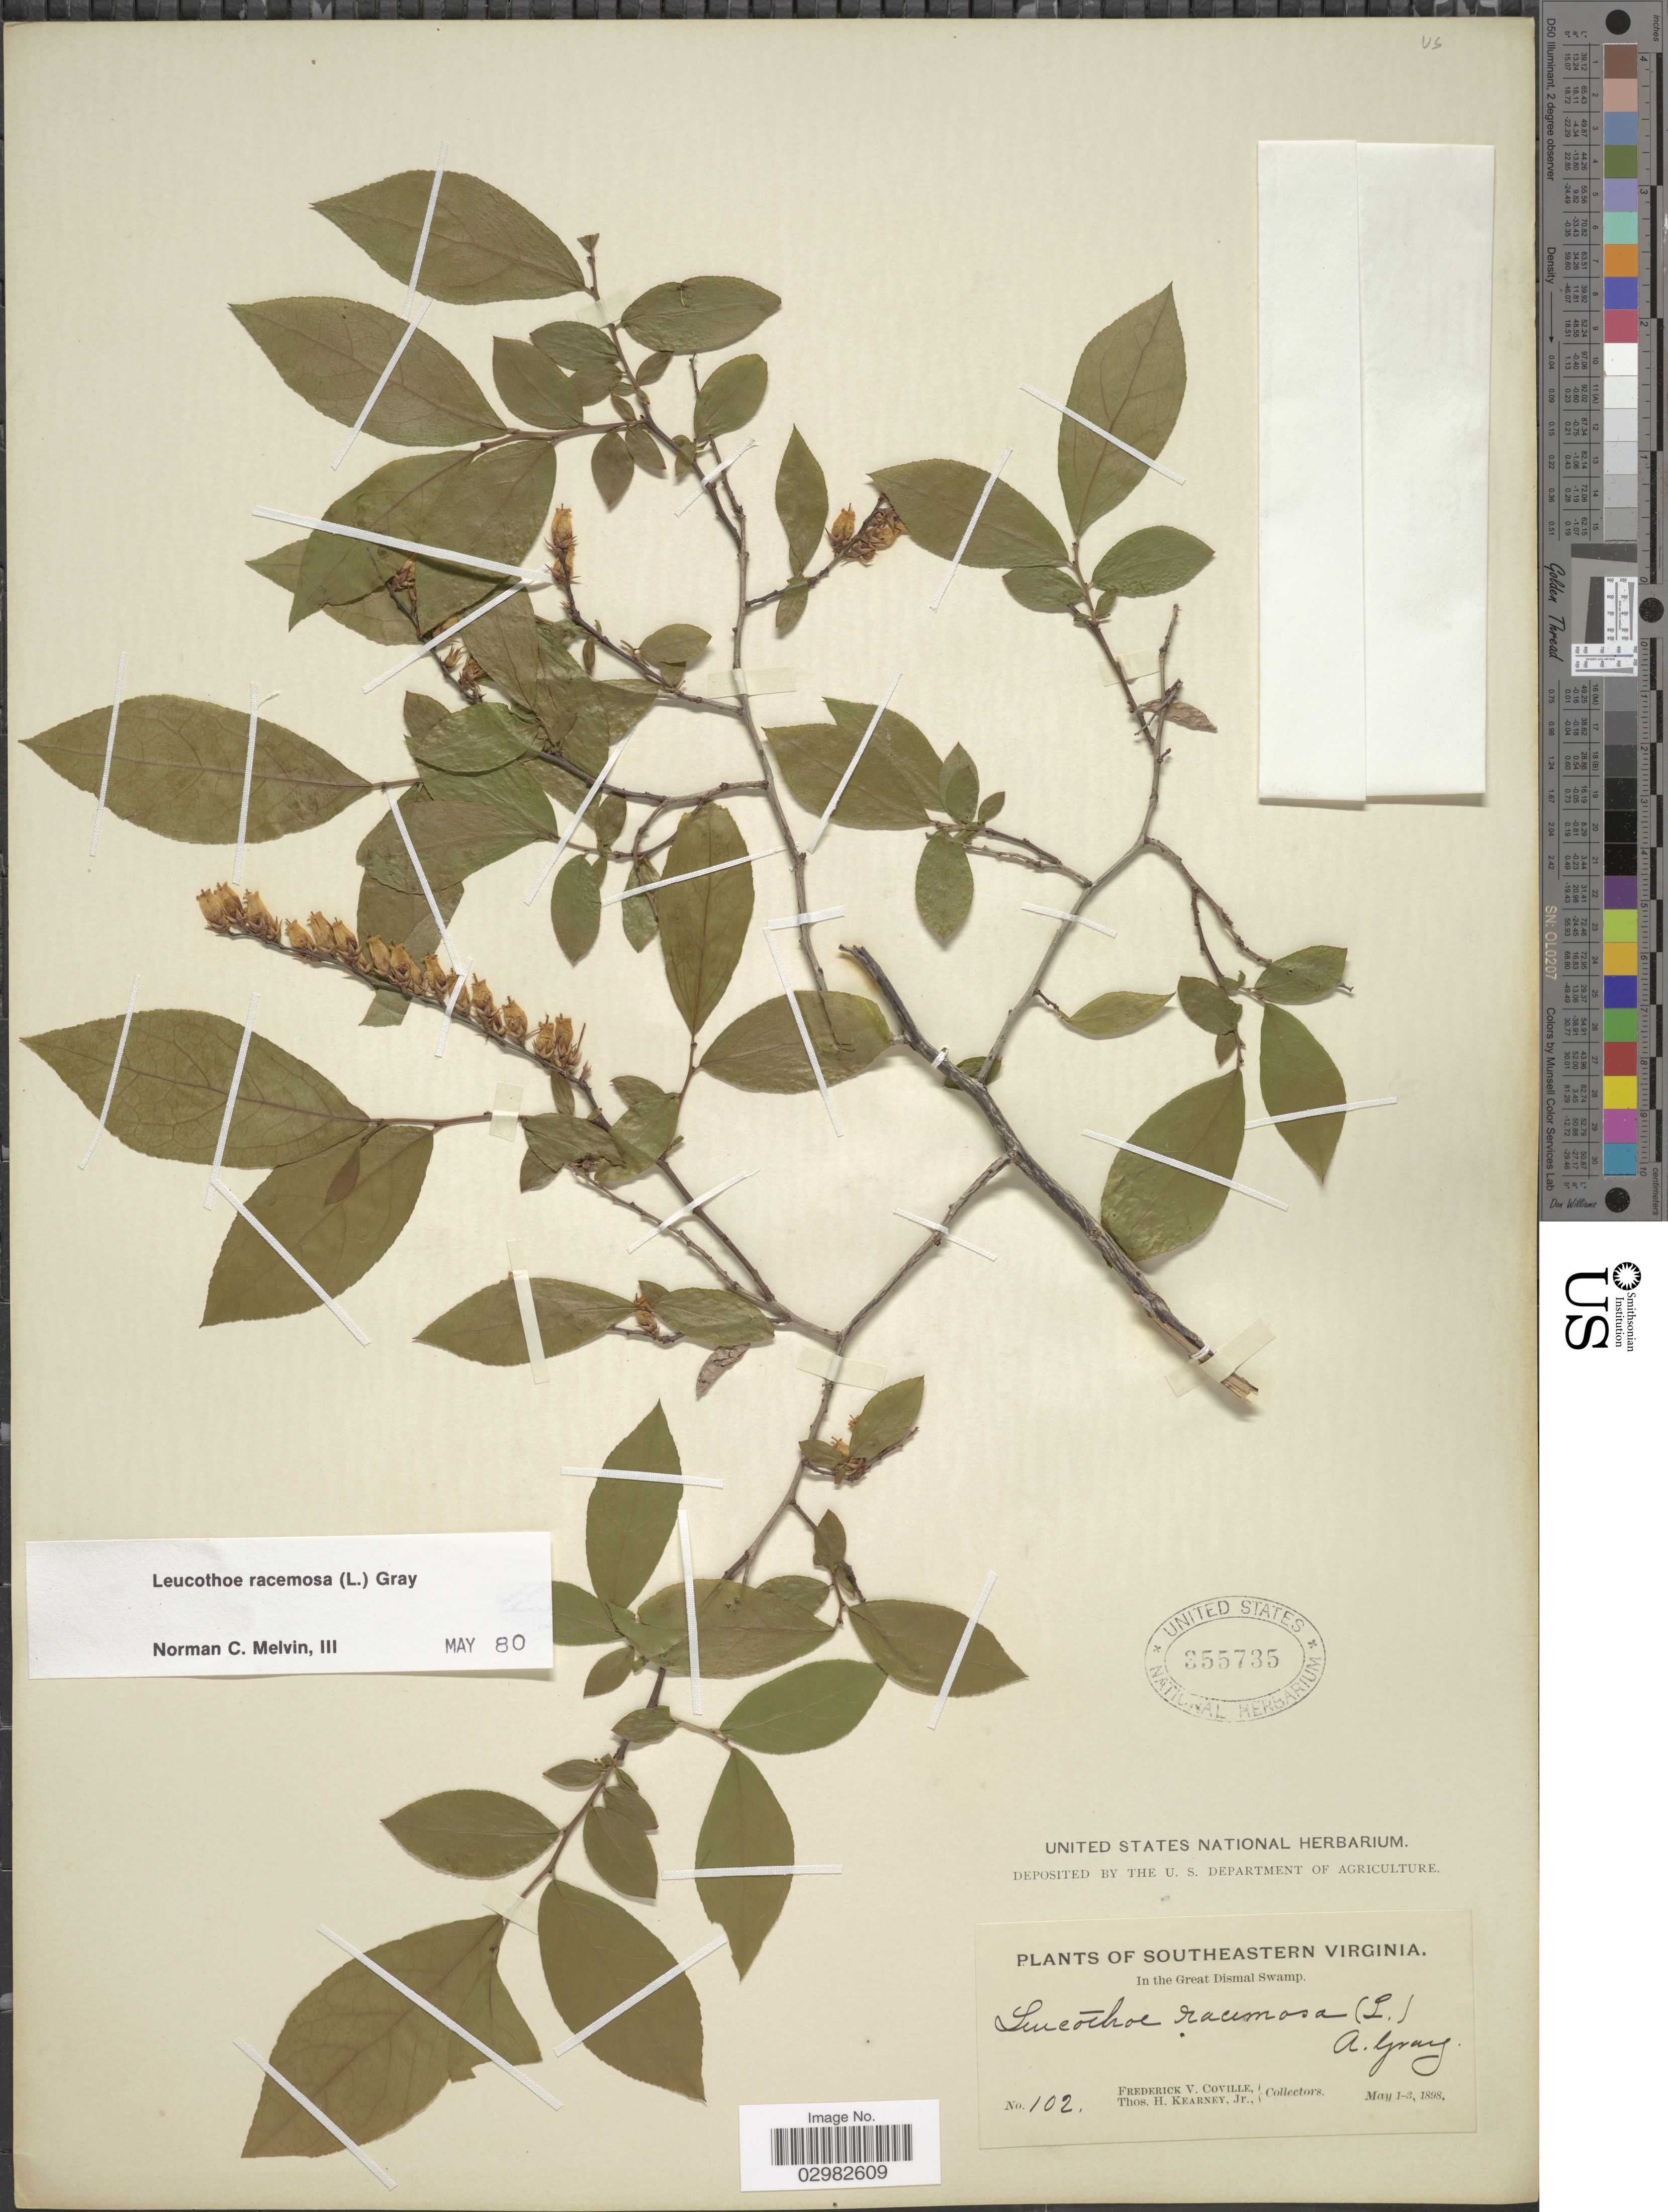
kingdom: Plantae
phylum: Tracheophyta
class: Magnoliopsida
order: Ericales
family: Ericaceae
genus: Leucothoe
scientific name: Leucothoë racemosa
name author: (L.) A. Gray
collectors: F. V. Coville & T. H. Kearney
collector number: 102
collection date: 1898-05-01/1898-05-03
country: United States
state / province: Virginia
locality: Southeastern Virginia, in the Great Dismal Swamp.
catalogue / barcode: US 355735